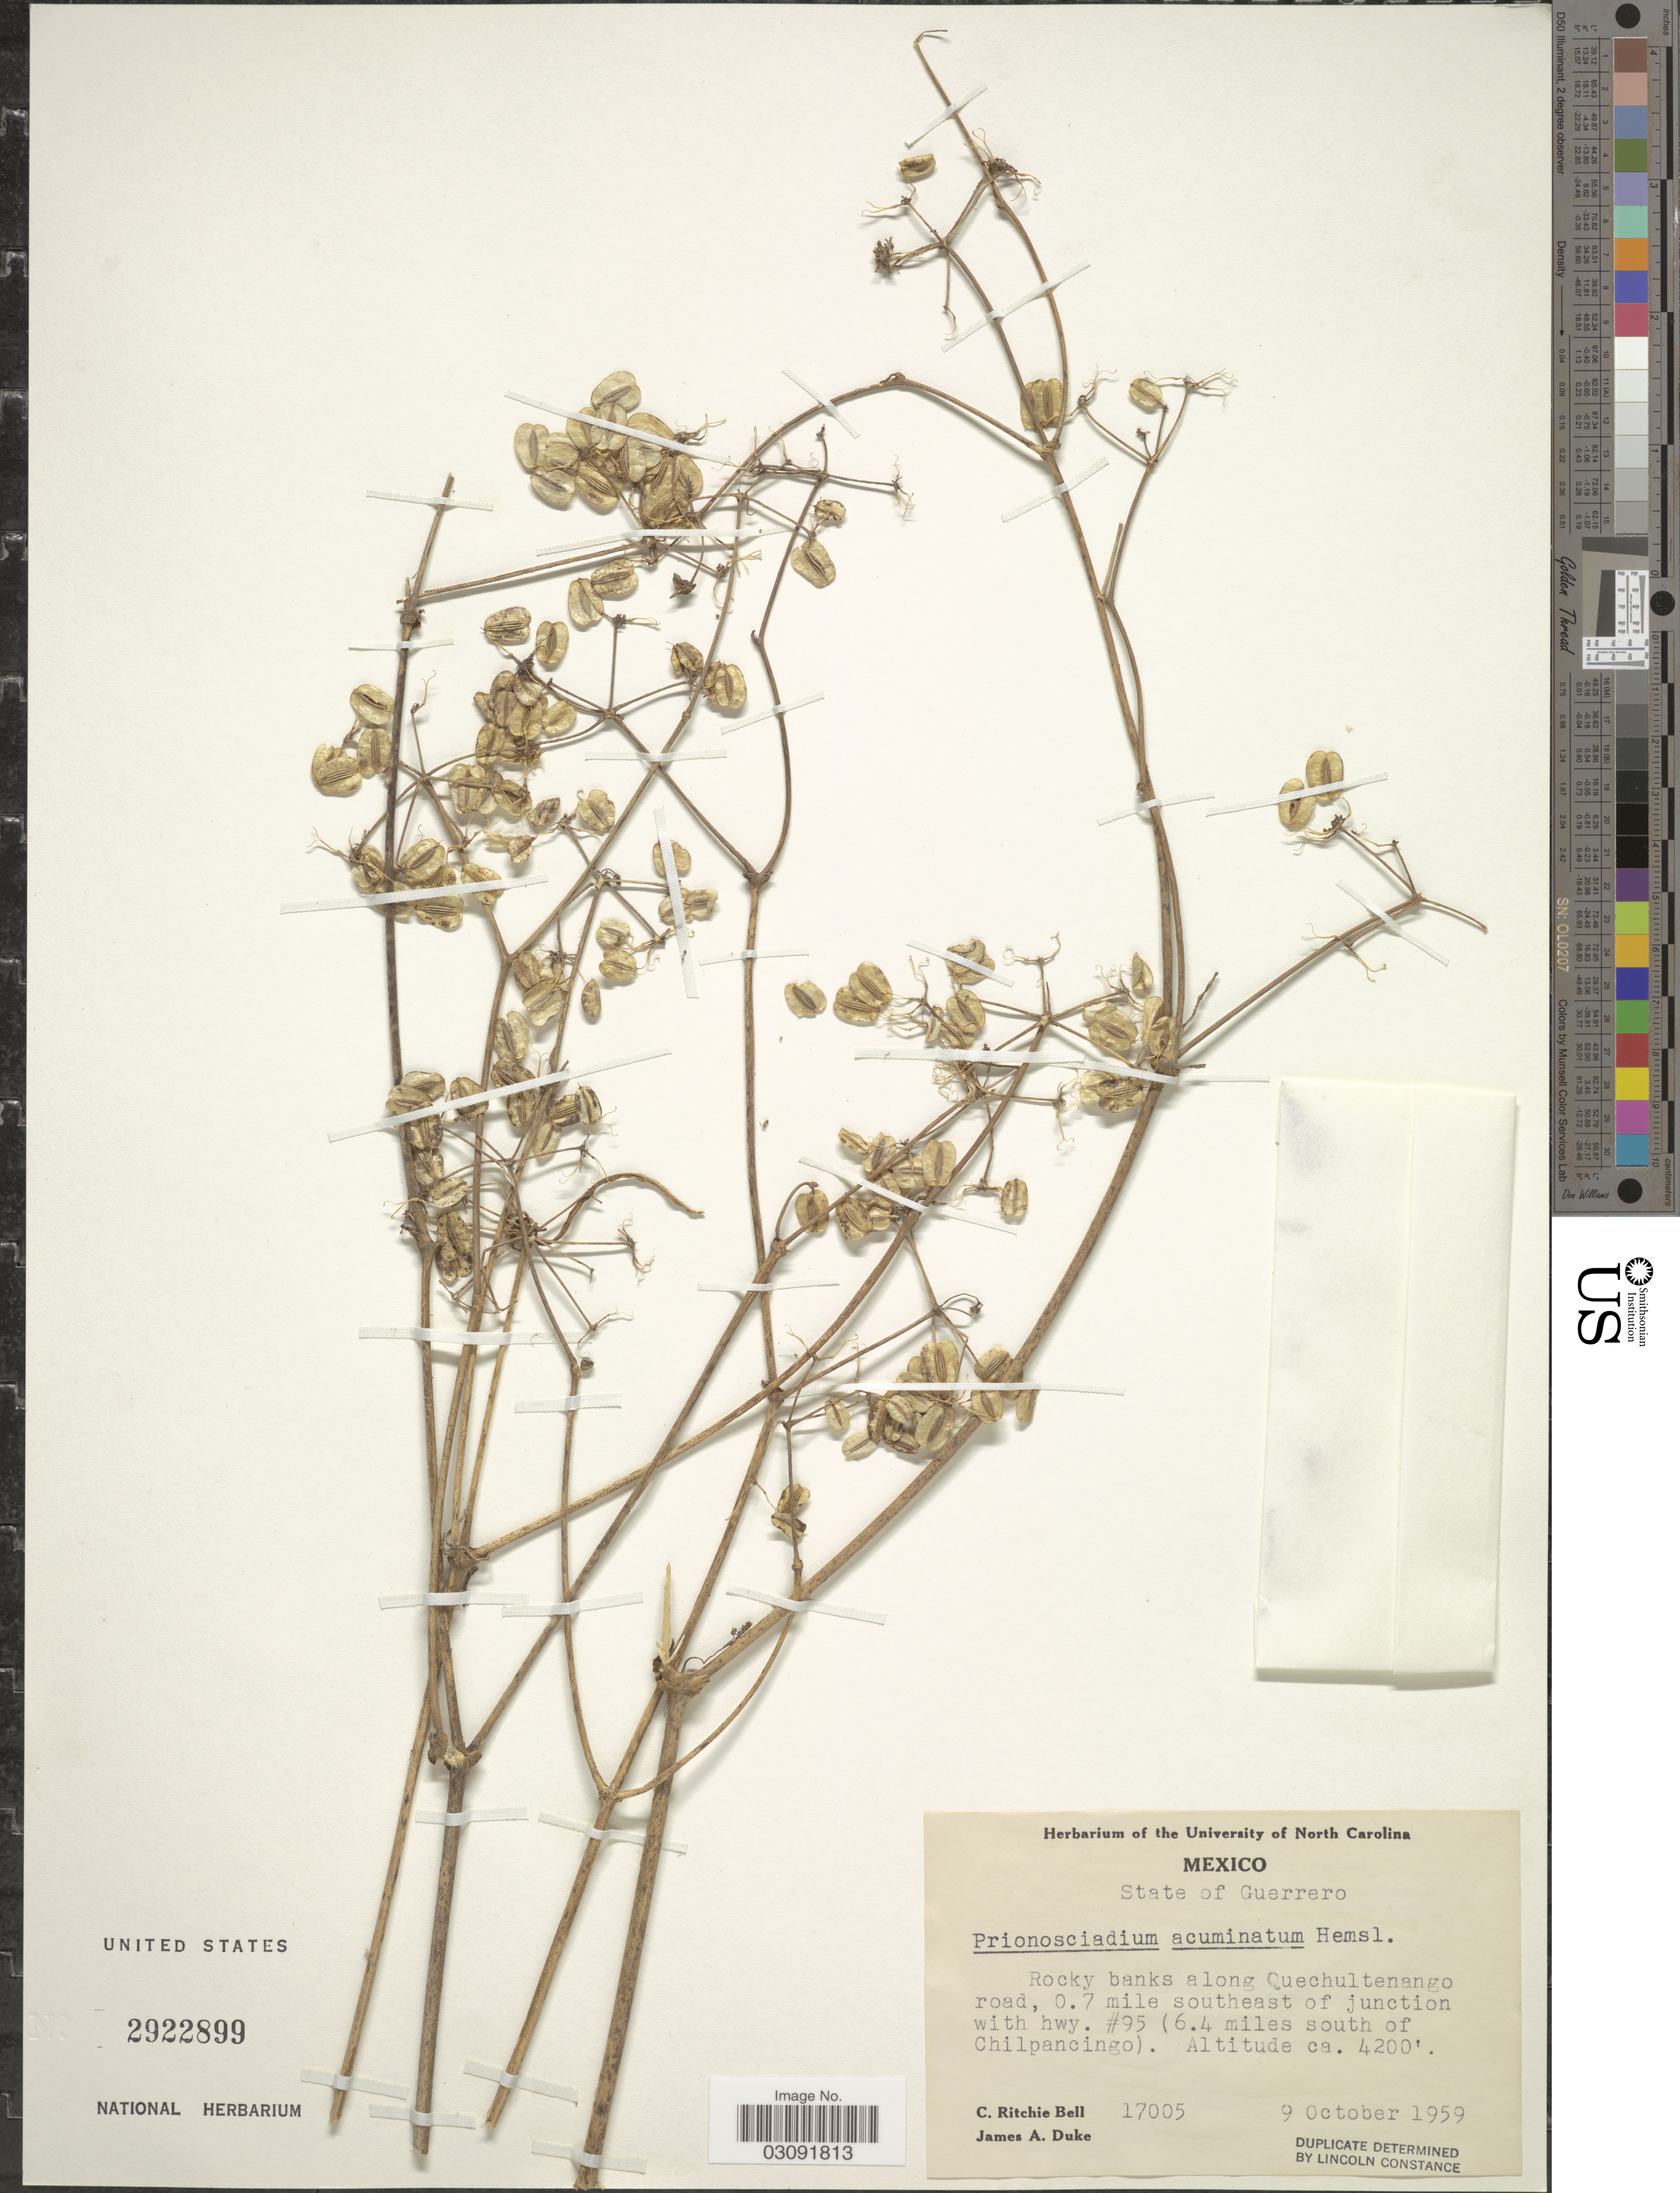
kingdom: Plantae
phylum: Tracheophyta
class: Magnoliopsida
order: Apiales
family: Apiaceae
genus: Prionosciadium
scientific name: Prionosciadium acuminatum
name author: B.L. Rob. ex J.M. Coult. & Rose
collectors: C. R. Bell & J. A. Duke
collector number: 17005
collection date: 1959-10-09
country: Mexico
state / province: Guerrero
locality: Rocky banks along Quechultenango road, 0.7 mile southeast of junction with Hwy. #95 (6.4 miles south of Chilpancingo).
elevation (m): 1280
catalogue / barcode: US 2922899